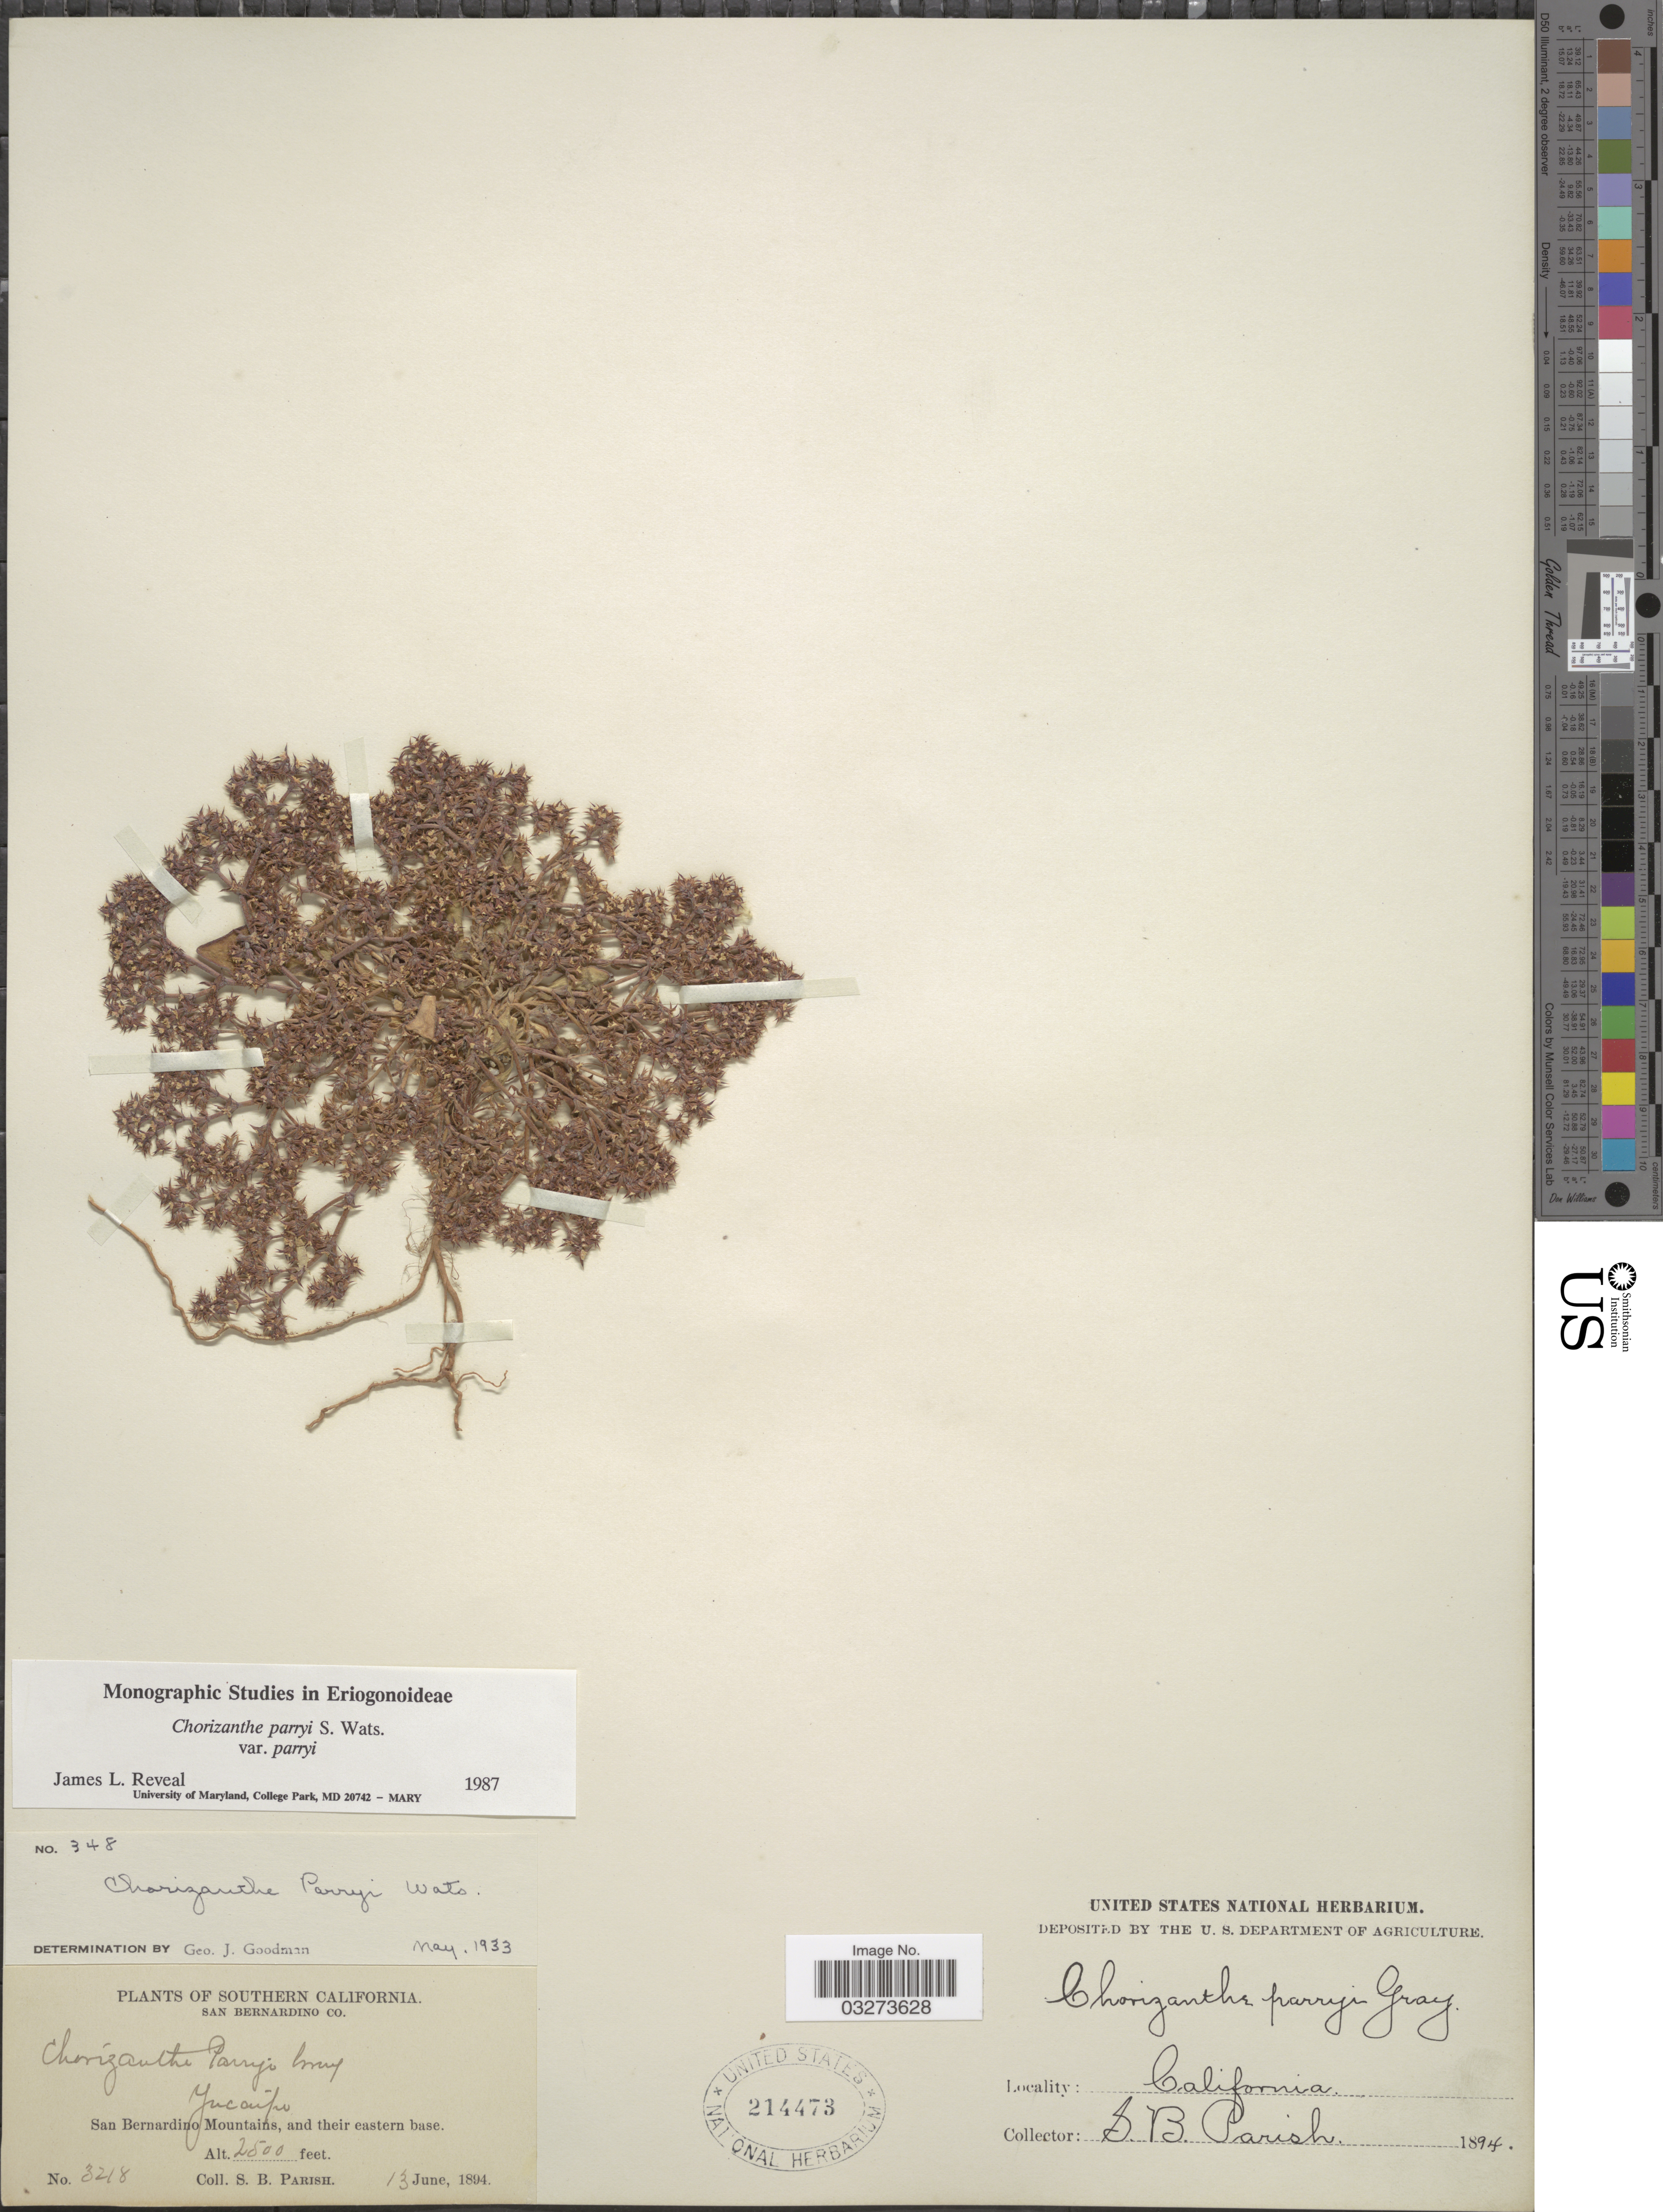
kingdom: Plantae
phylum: Tracheophyta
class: Magnoliopsida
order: Caryophyllales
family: Polygonaceae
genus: Chorizanthe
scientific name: Chorizanthe parryi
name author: S. Watson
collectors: S. B. Parish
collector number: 3218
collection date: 1894-06-13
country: United States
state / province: California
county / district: San Bernardino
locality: Southern California. San Bernardino Co., San Bernardino Mountains, and their eastern base.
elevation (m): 762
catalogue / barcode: US 214473